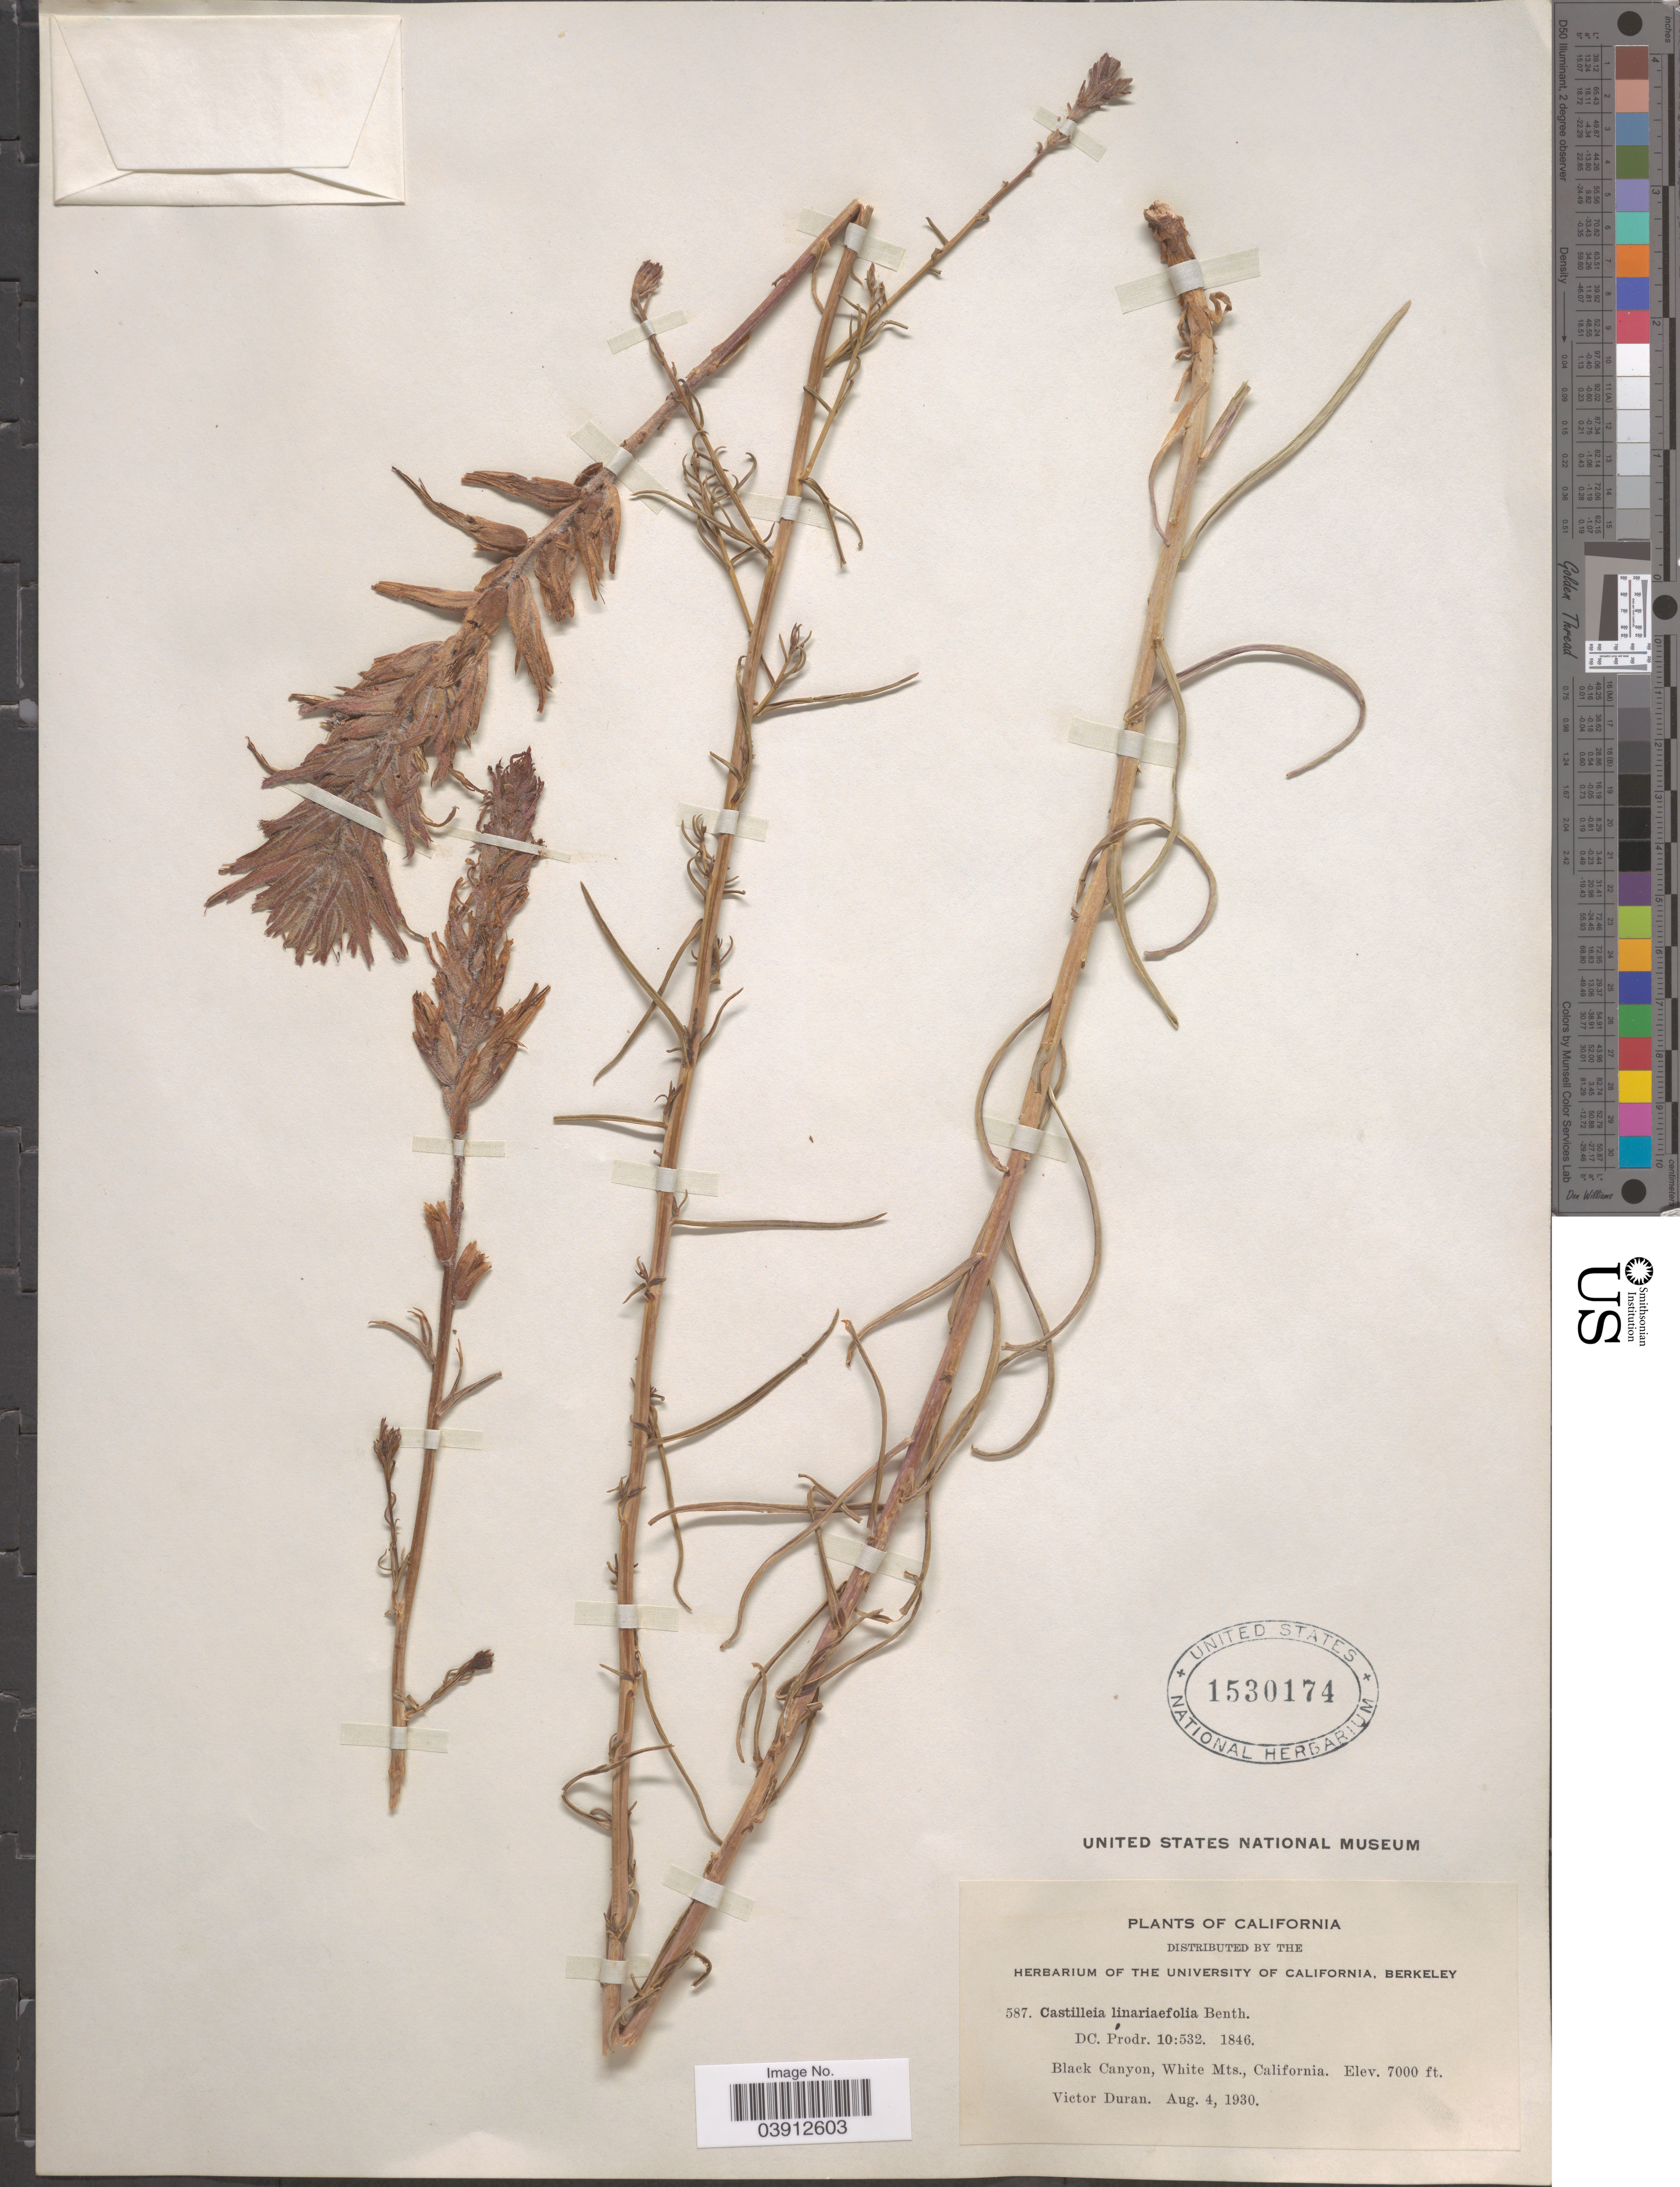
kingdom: Plantae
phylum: Tracheophyta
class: Magnoliopsida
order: Lamiales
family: Orobanchaceae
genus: Castilleja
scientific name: Castilleja linariifolia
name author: Benth.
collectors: V. Duran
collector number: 587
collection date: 1930-08-04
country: United States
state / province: California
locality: Black Canyon, White Mts.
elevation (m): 2134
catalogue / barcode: US 1530174